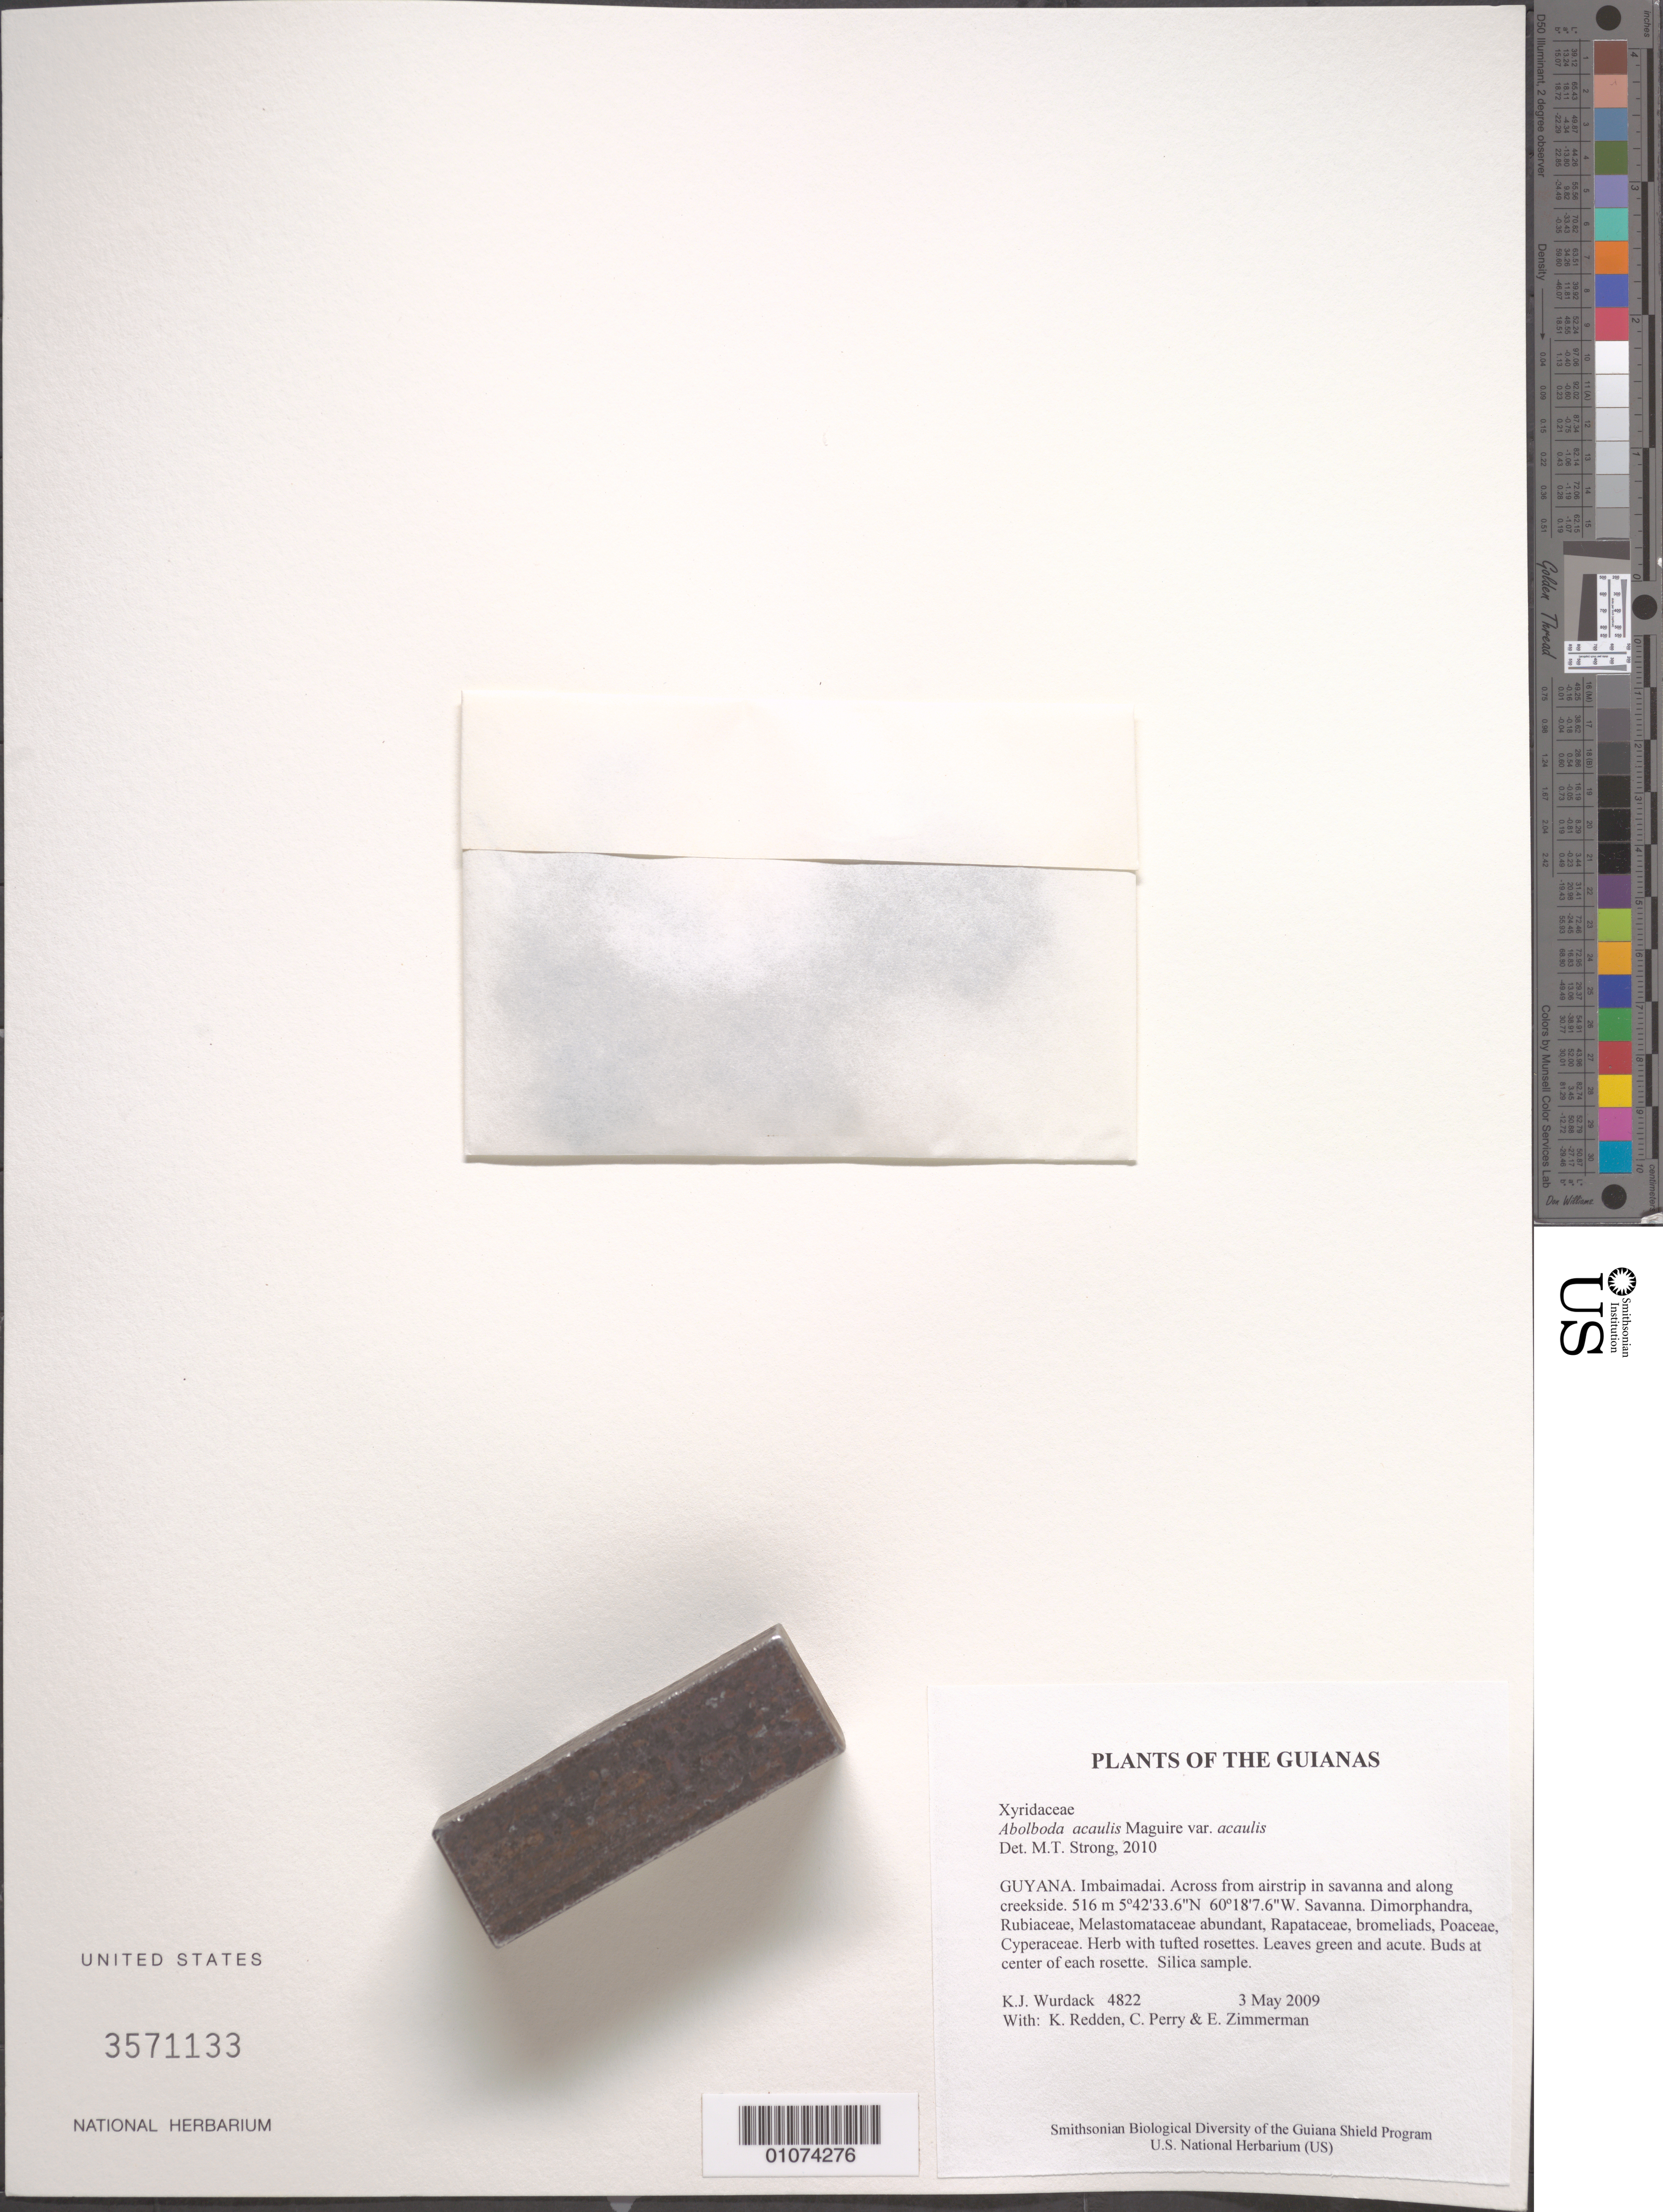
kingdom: Plantae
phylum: Tracheophyta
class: Liliopsida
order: Poales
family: Xyridaceae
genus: Abolboda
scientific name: Abolboda acaulis var. acaulis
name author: Maguire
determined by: Strong, M. T., (US), Smithsonian Institution - National Museum of Natural History (UNITED STATES)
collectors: K. Wurdack, K. M. Redden, C. Perry & E. Zimmerman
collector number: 4822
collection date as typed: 3 May 2009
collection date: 2009-05-03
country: Guyana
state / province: Cuyuni-Mazaruni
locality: Imbaimadai. Across from airstrip in savanna and along creekside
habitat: Savanna. Dimorphandra, Rubiaceae, Melastomataceae abundant, Rapataceae, bromeliads, Poaceae, Cyperaceae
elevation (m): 516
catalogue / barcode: US 3571133